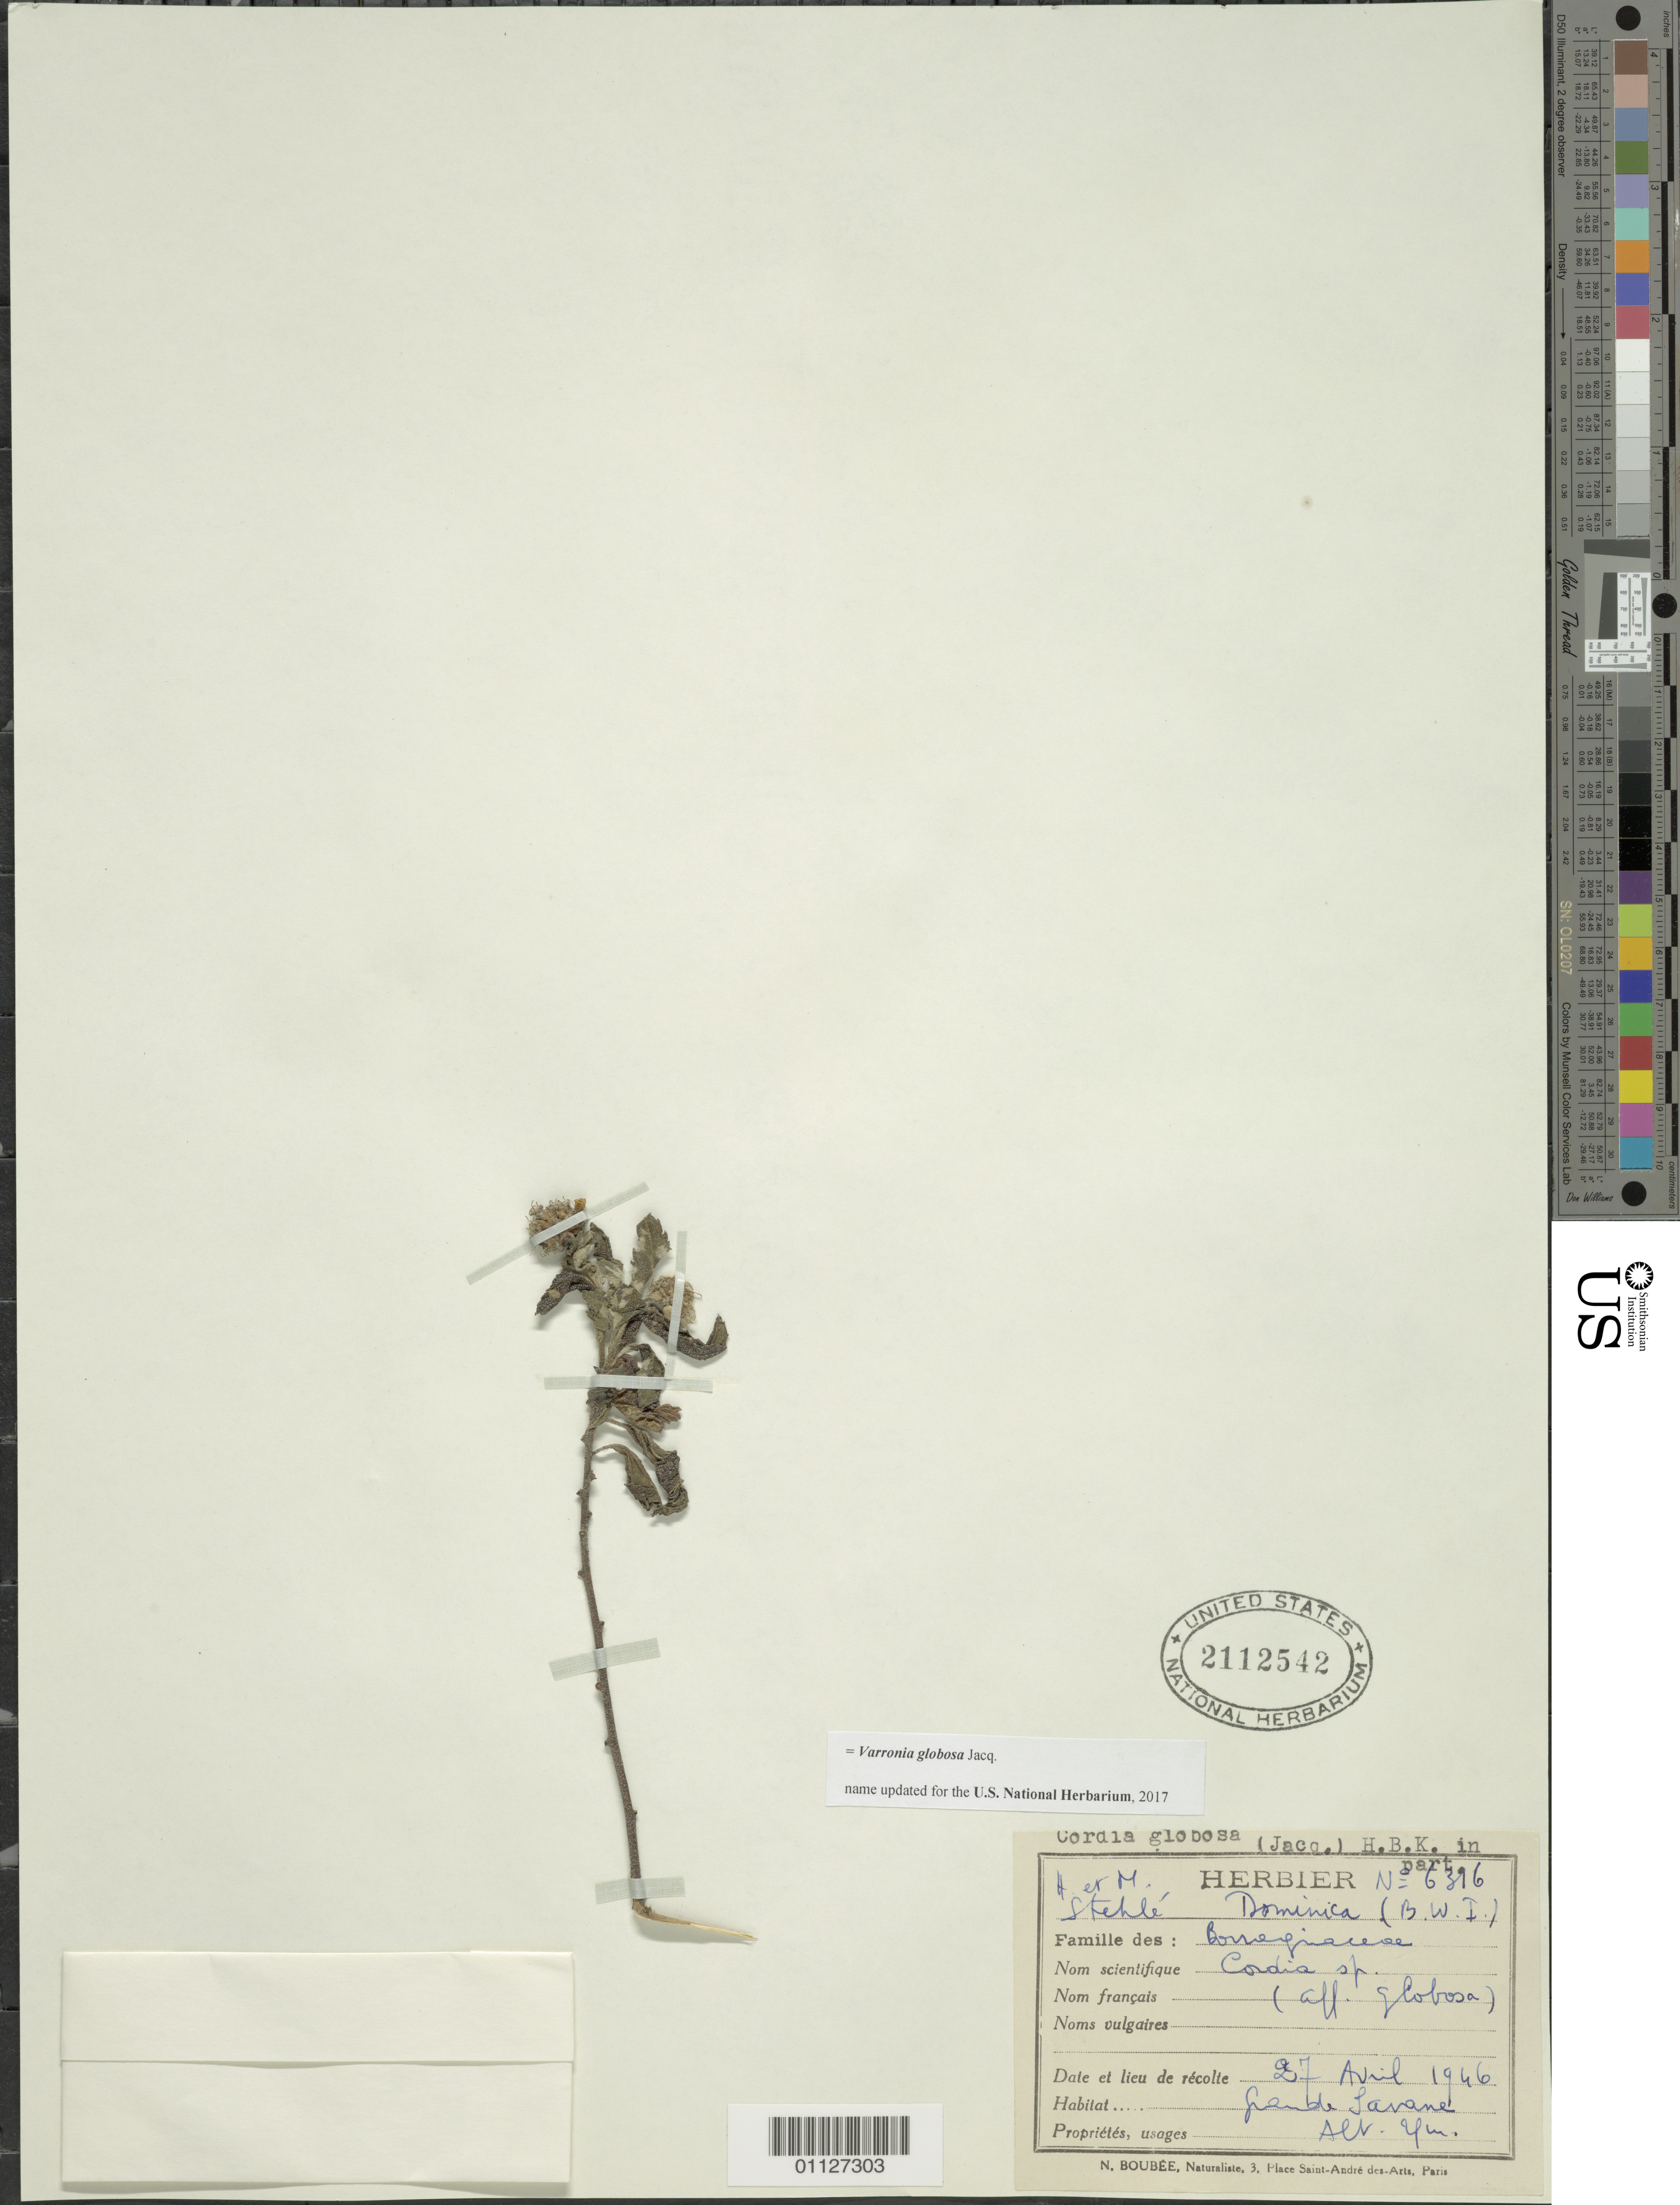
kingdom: Plantae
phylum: Tracheophyta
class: Magnoliopsida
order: Boraginales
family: Cordiaceae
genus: Varronia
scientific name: Varronia globosa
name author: Jacq.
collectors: H. Stehlé & M. Stehlé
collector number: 6396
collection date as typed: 27 Apr 1946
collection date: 1946-04-27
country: Dominica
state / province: St. Joseph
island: Dominica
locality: Grande Savane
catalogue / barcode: US 2112542